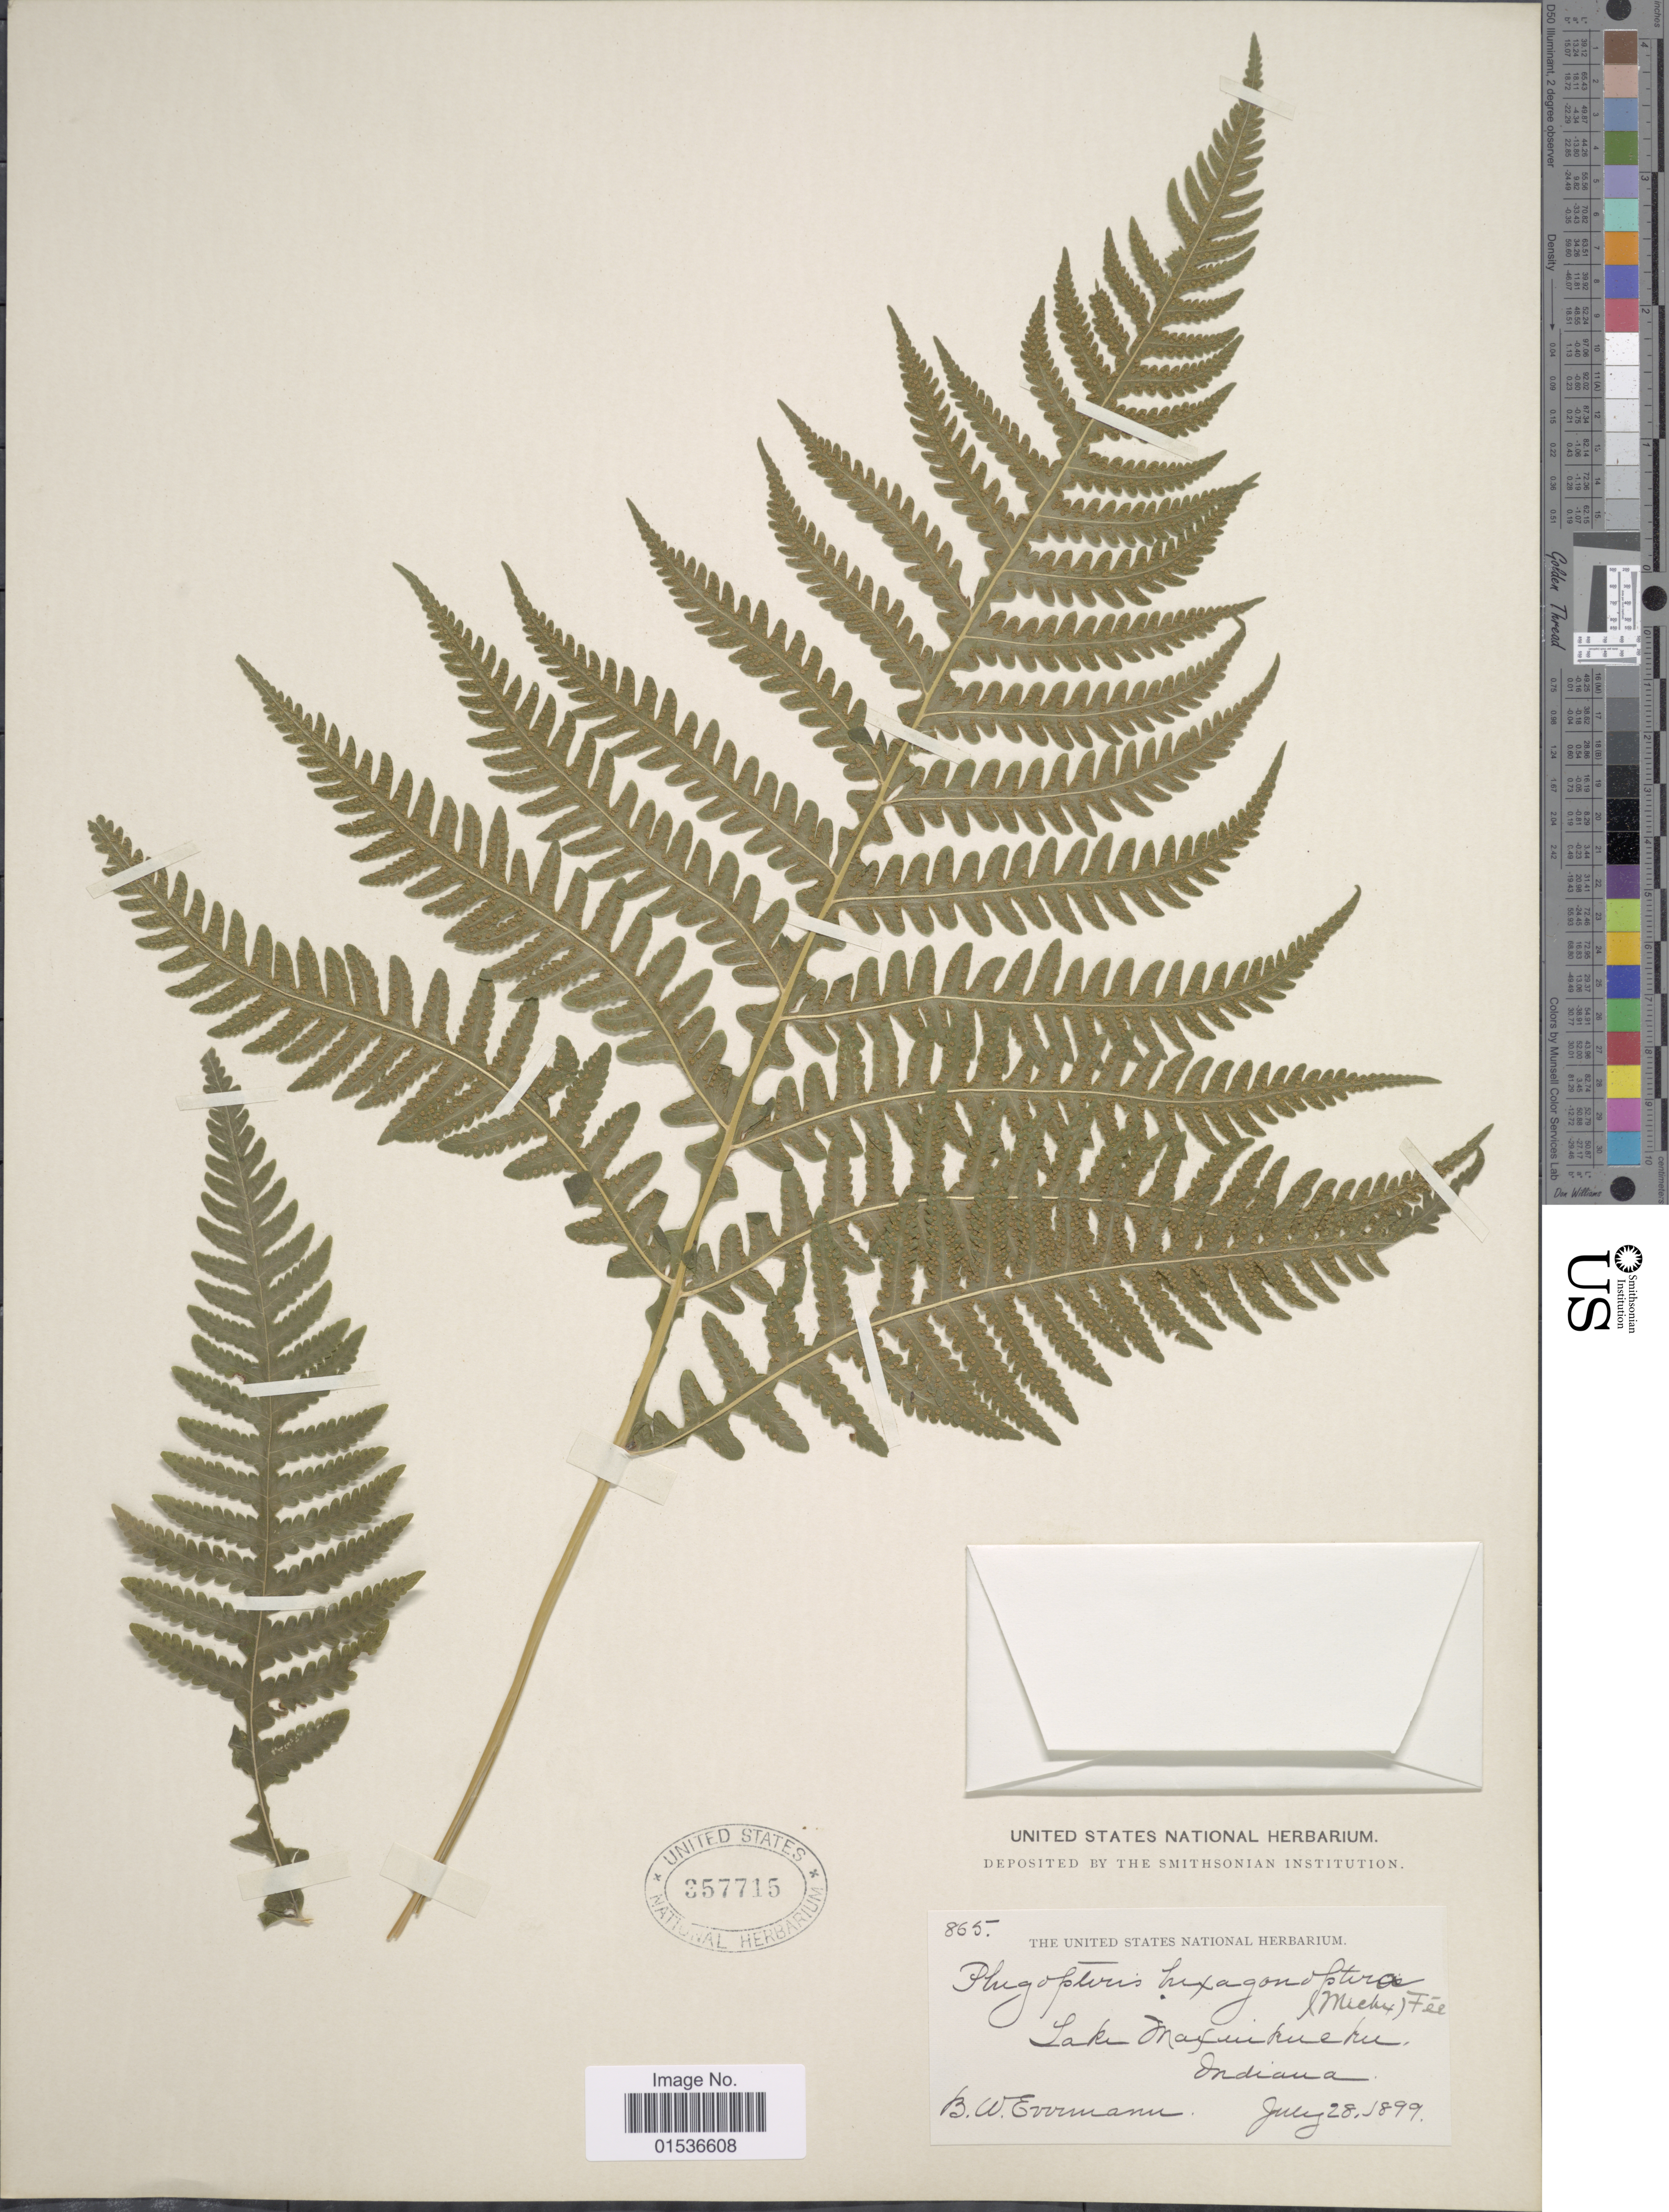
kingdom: Plantae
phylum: Tracheophyta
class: Polypodiopsida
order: Polypodiales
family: Thelypteridaceae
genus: Phegopteris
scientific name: Phegopteris hexagonoptera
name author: (Michx.) Fée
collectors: B. W. Evermann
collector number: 865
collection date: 1899-07-28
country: United States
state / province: Indiana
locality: Lake Maxinkuckee, Indiana.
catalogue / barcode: US 357715